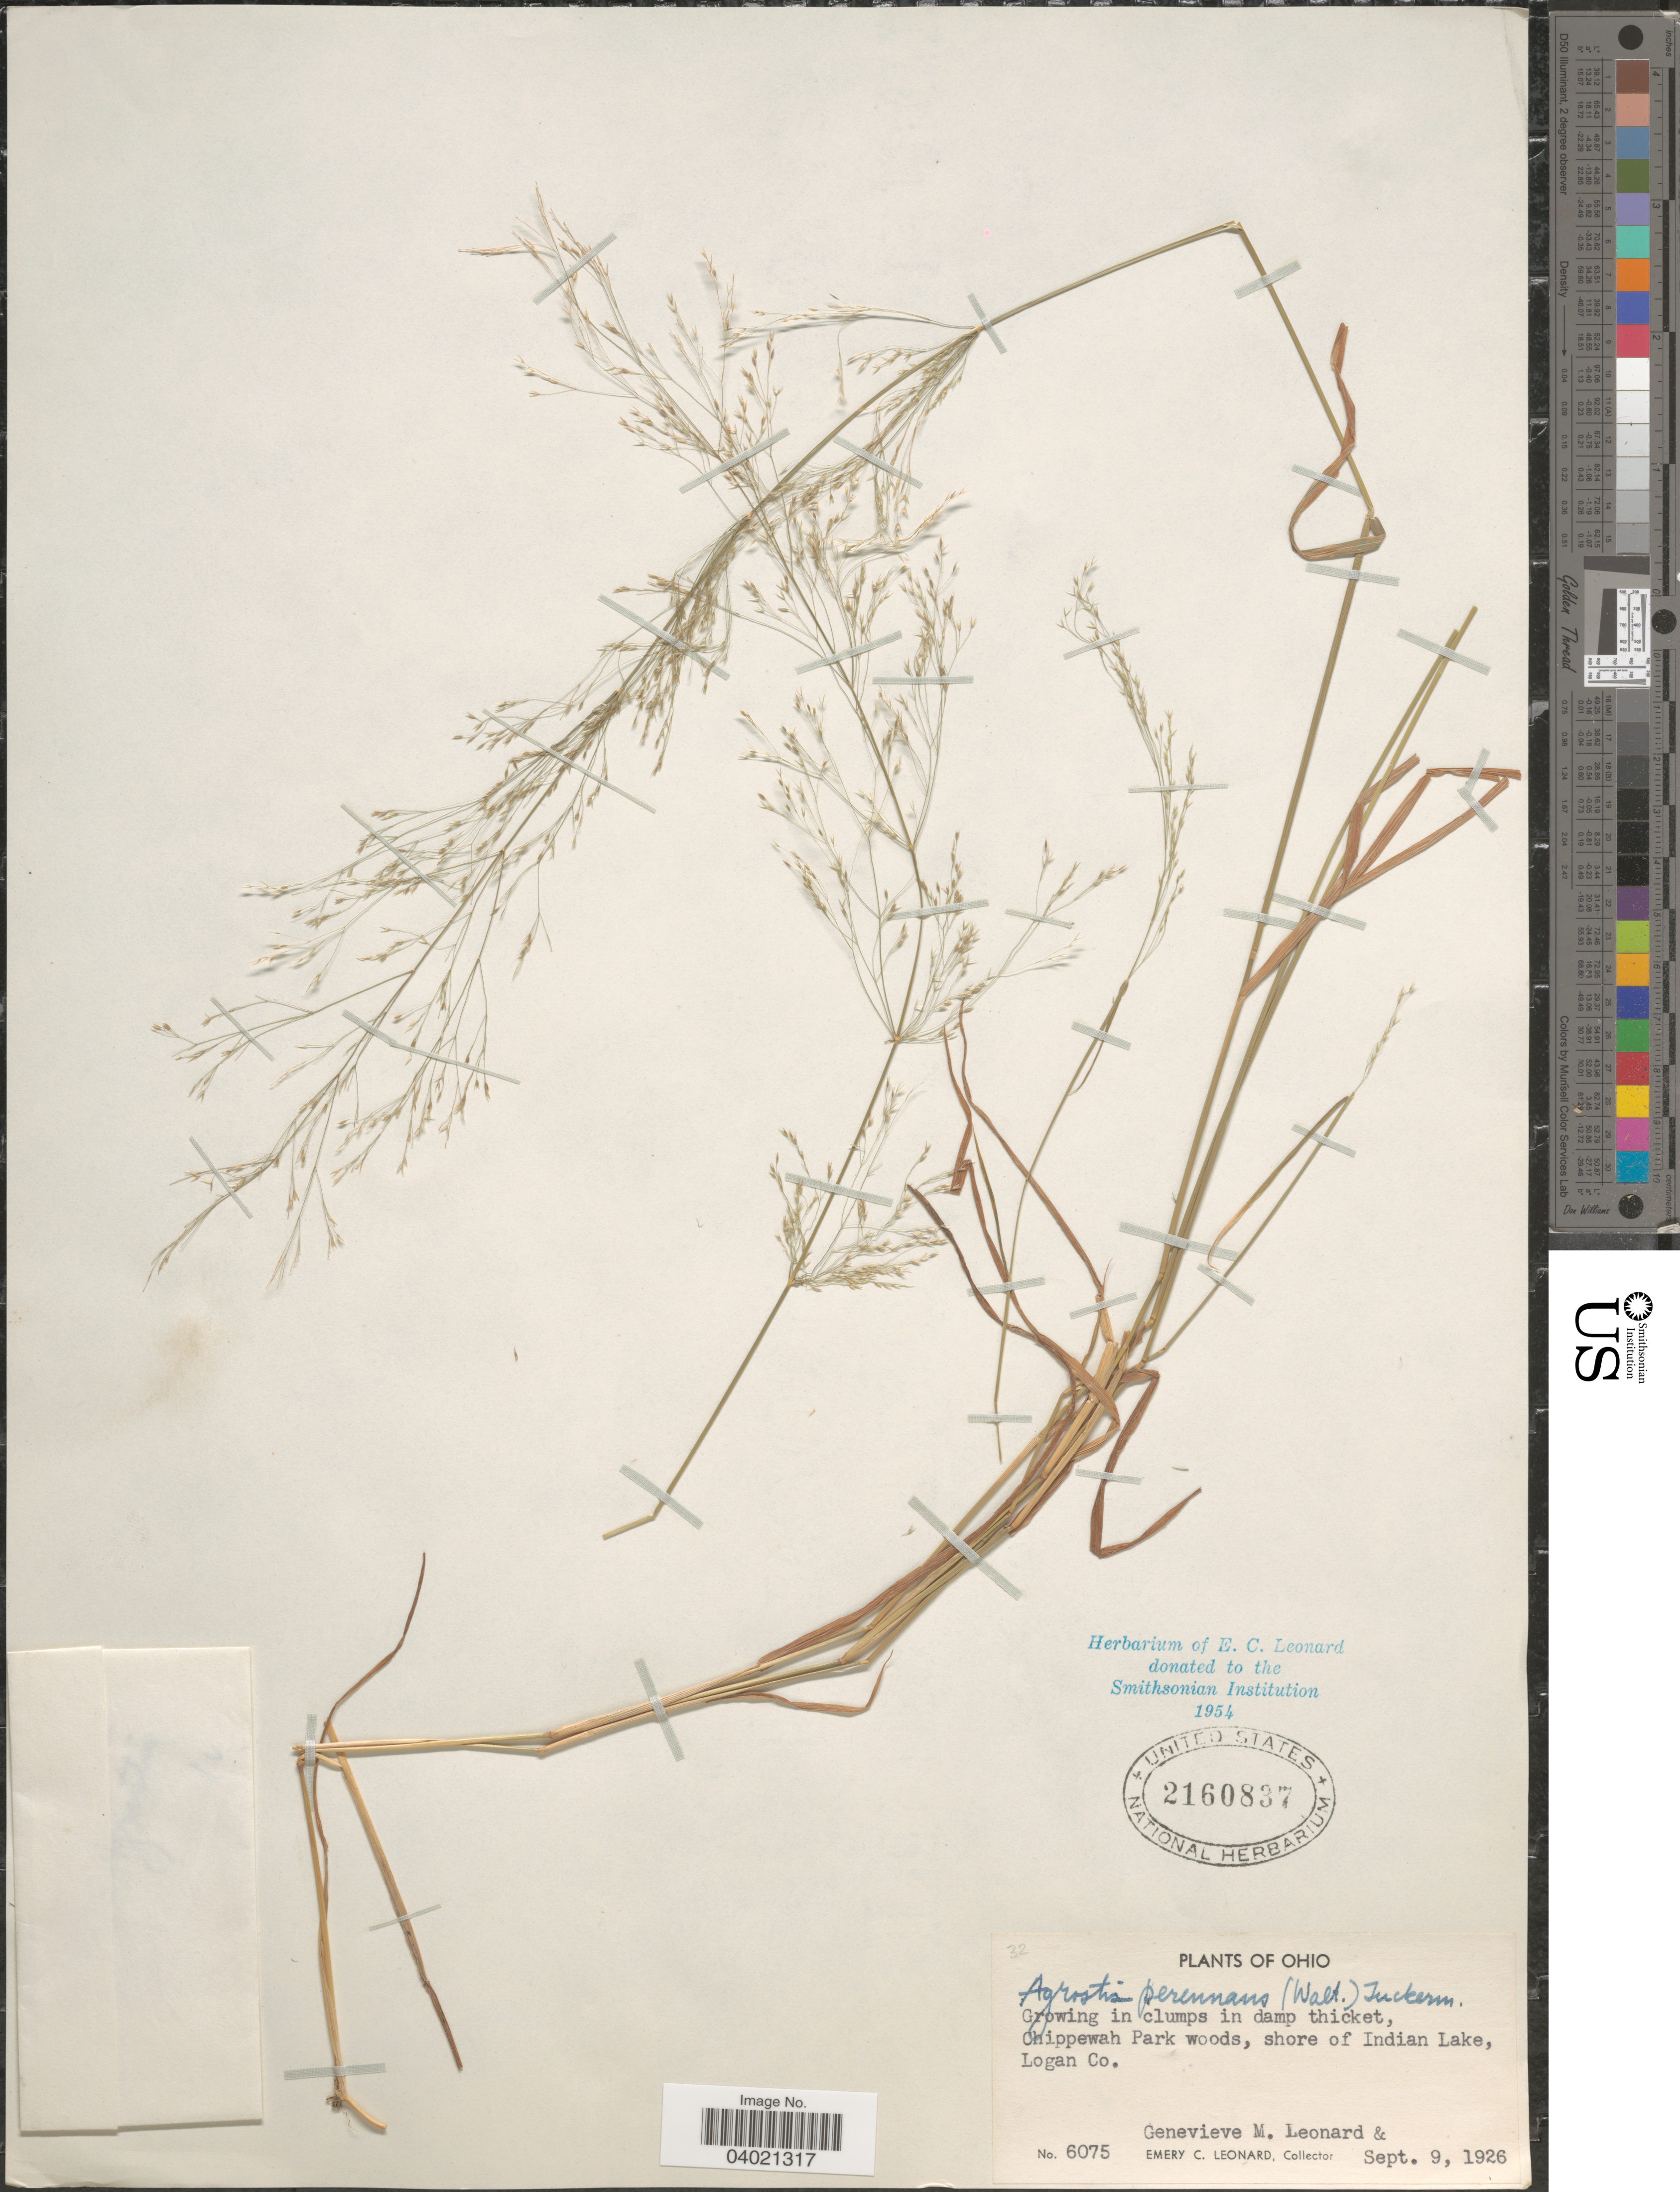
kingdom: Plantae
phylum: Tracheophyta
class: Liliopsida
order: Poales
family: Poaceae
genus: Agrostis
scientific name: Agrostis perennans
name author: (Walter) Tuck.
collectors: G. M. Leonard & E. C. Leonard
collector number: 6075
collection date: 1926-09-09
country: United States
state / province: Ohio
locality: Chippewah Park woods, shore of Indian Lake, Logan Co.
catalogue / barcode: US 2160837